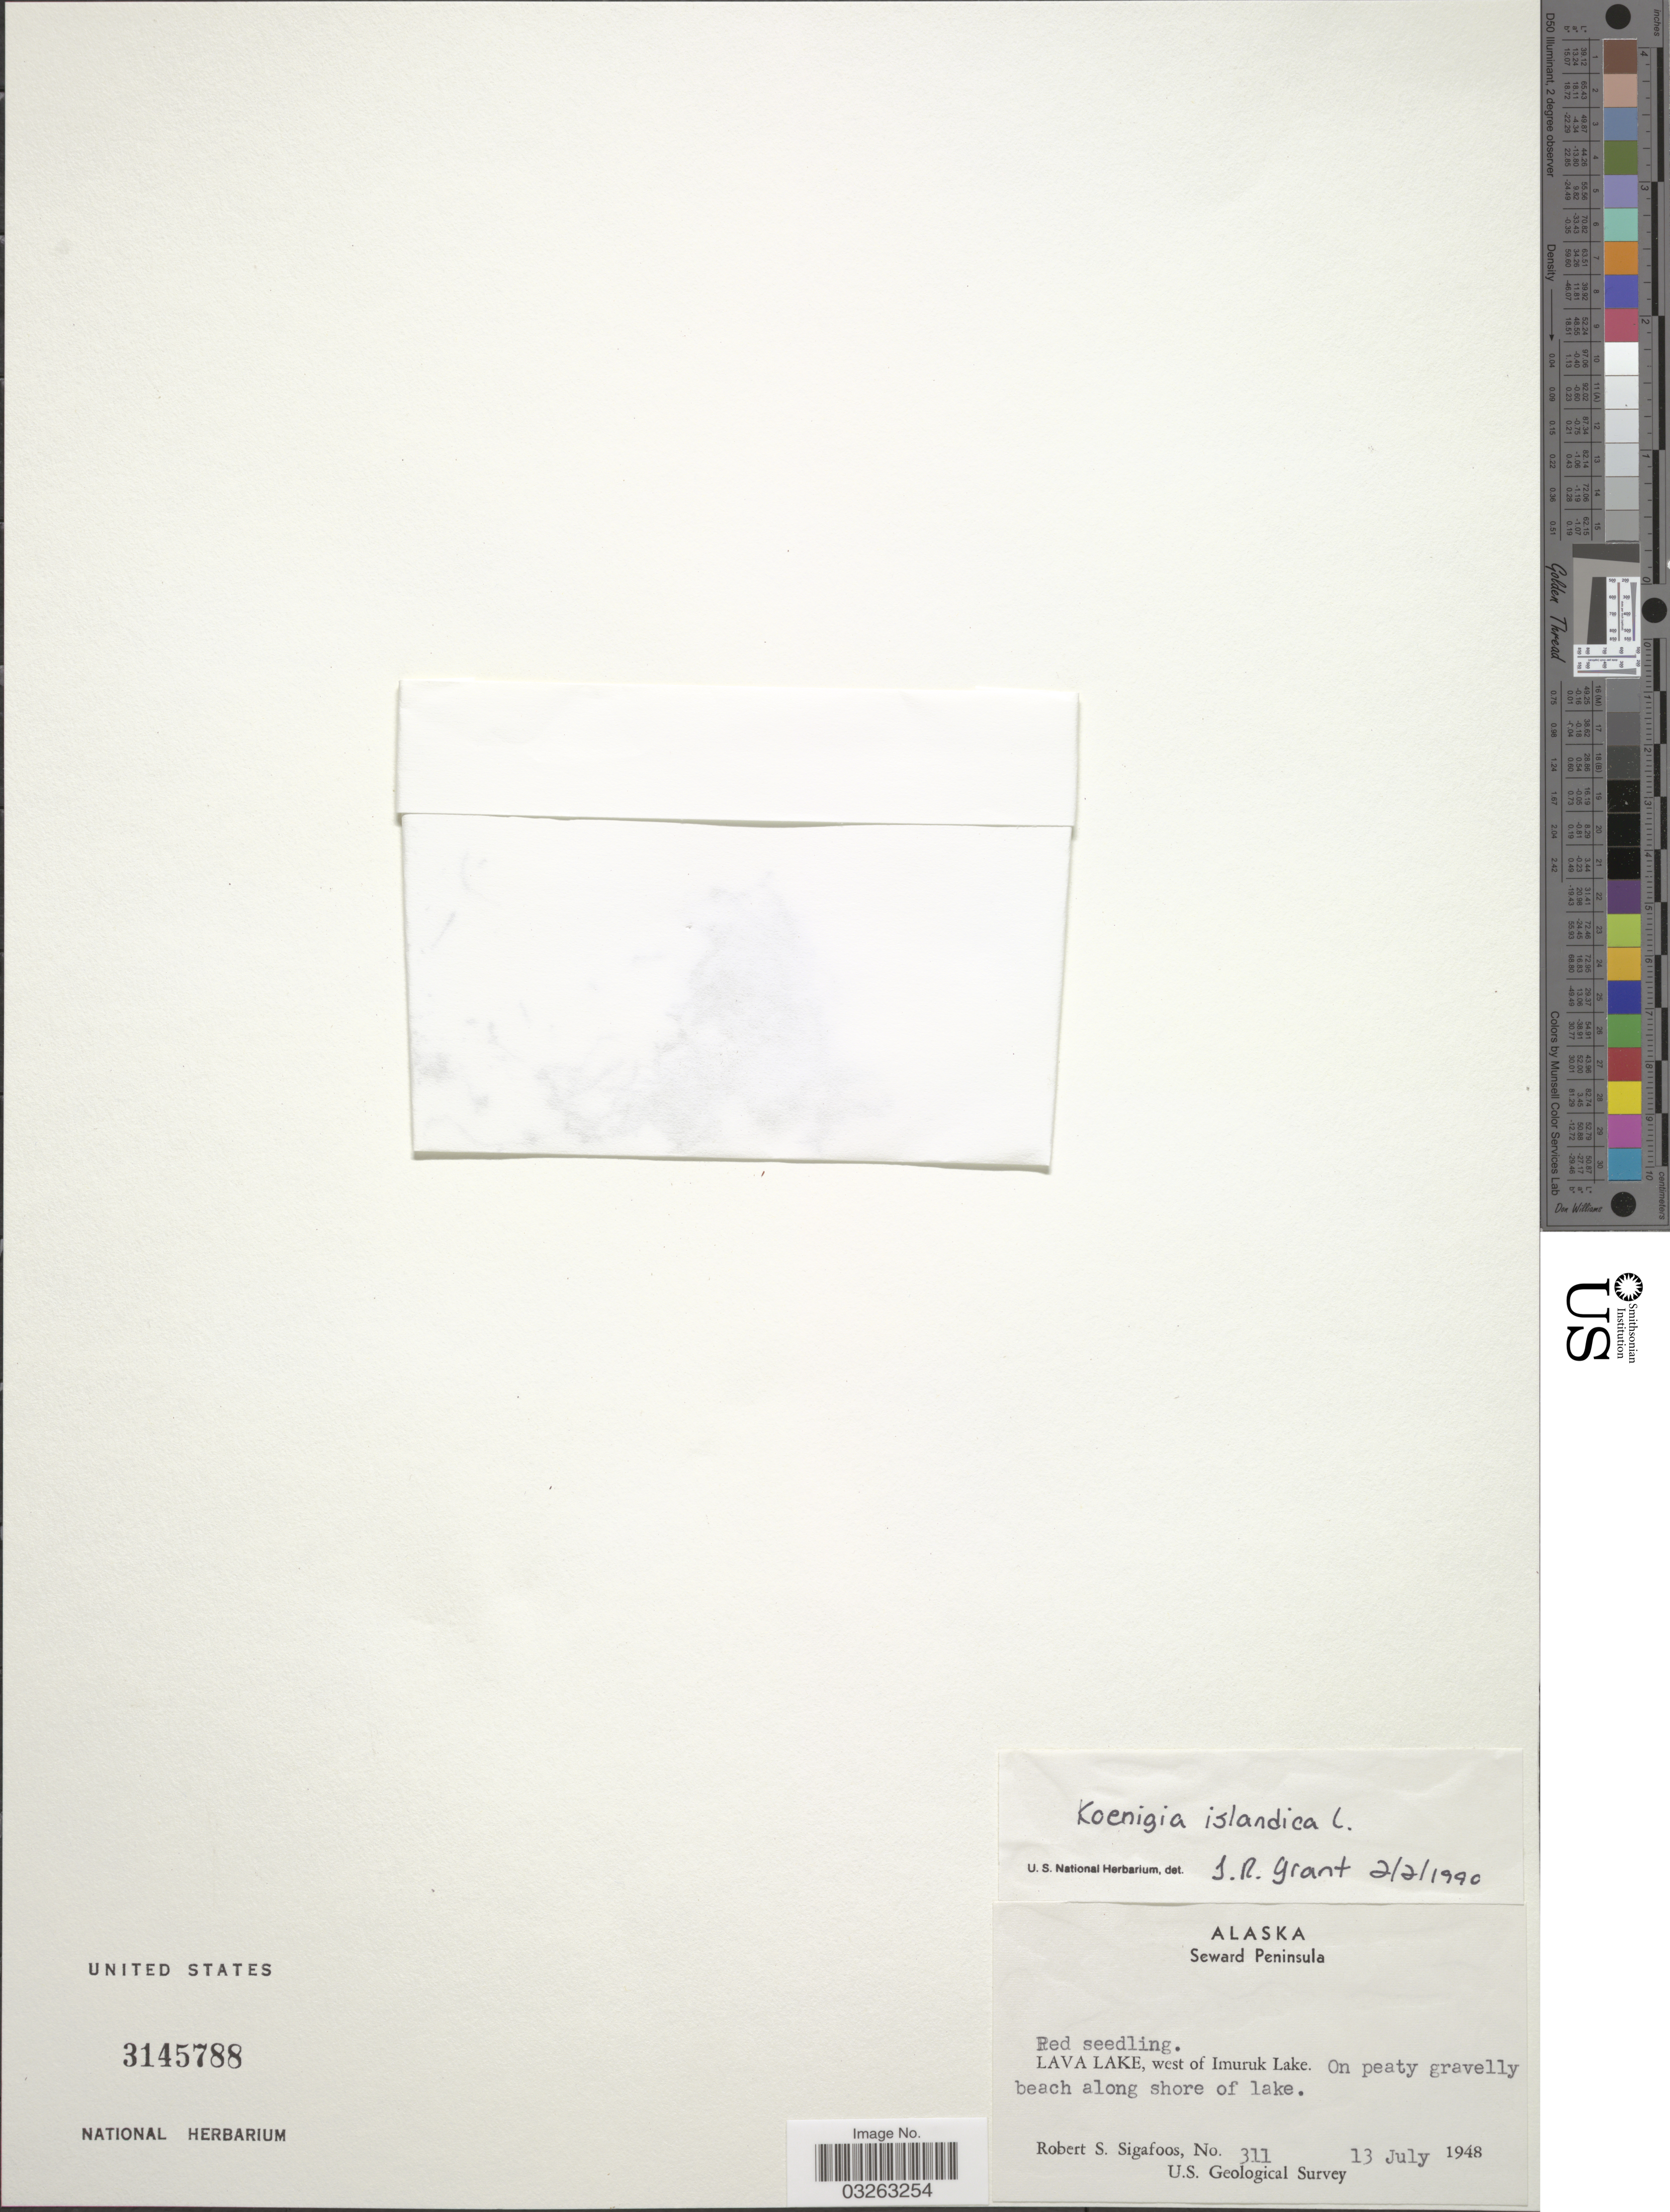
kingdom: Plantae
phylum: Tracheophyta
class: Magnoliopsida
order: Caryophyllales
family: Polygonaceae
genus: Koenigia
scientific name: Koenigia islandica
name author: L.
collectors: R. Sigafoos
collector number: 311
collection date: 1948-07-13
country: United States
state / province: Alaska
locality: Seward Peninsula. Lava Lake, west of Imuruk Lake. Gravelly beach along shore of lake.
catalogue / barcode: US 3145788